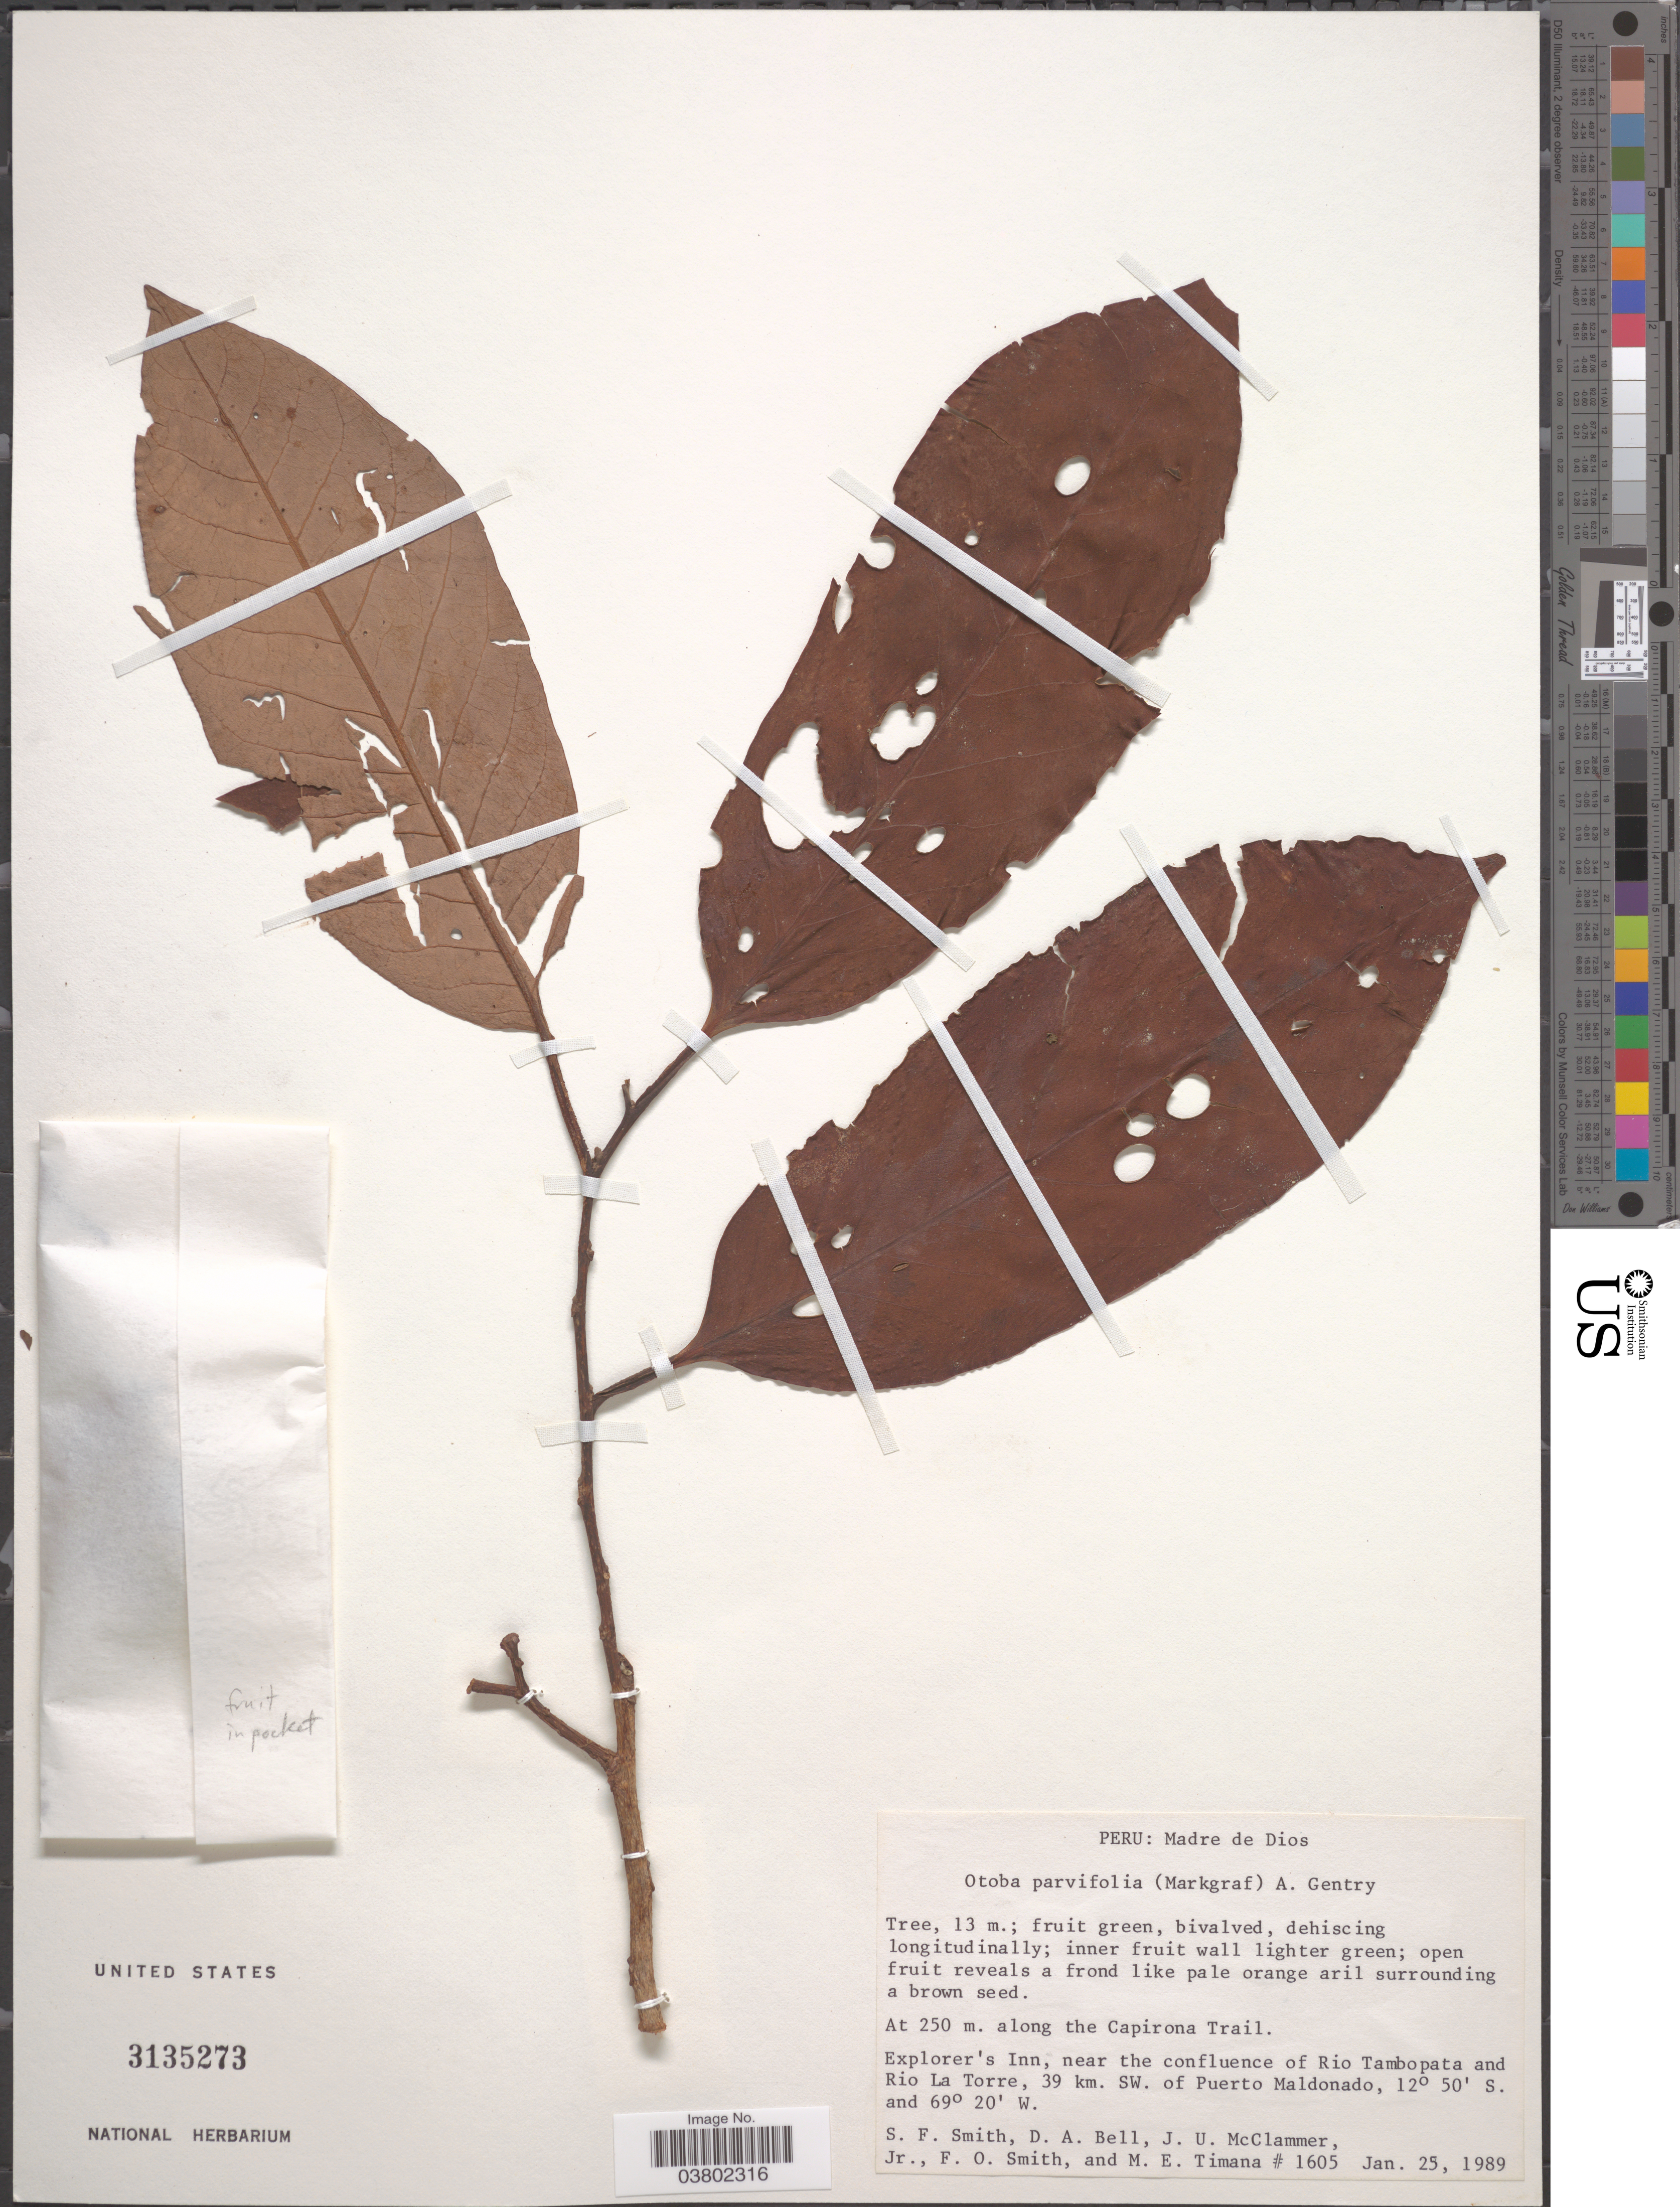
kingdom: Plantae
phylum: Tracheophyta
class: Magnoliopsida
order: Magnoliales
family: Myristicaceae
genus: Otoba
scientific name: Otoba parvifolia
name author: (Markgr.) A.H. Gentry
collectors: S.F. Smith, D. A. Bell, J. McClammer Jr. & F. Smith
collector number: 1605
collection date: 1989-01-25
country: Peru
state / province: Madre de Dios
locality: Along the Capirona Trail. Explorer's Inn, near the confluence of Rio Tambopata and Rio La Torre, 39 km. SW. of Puerto Maldonado.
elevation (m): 250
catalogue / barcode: US 3135273